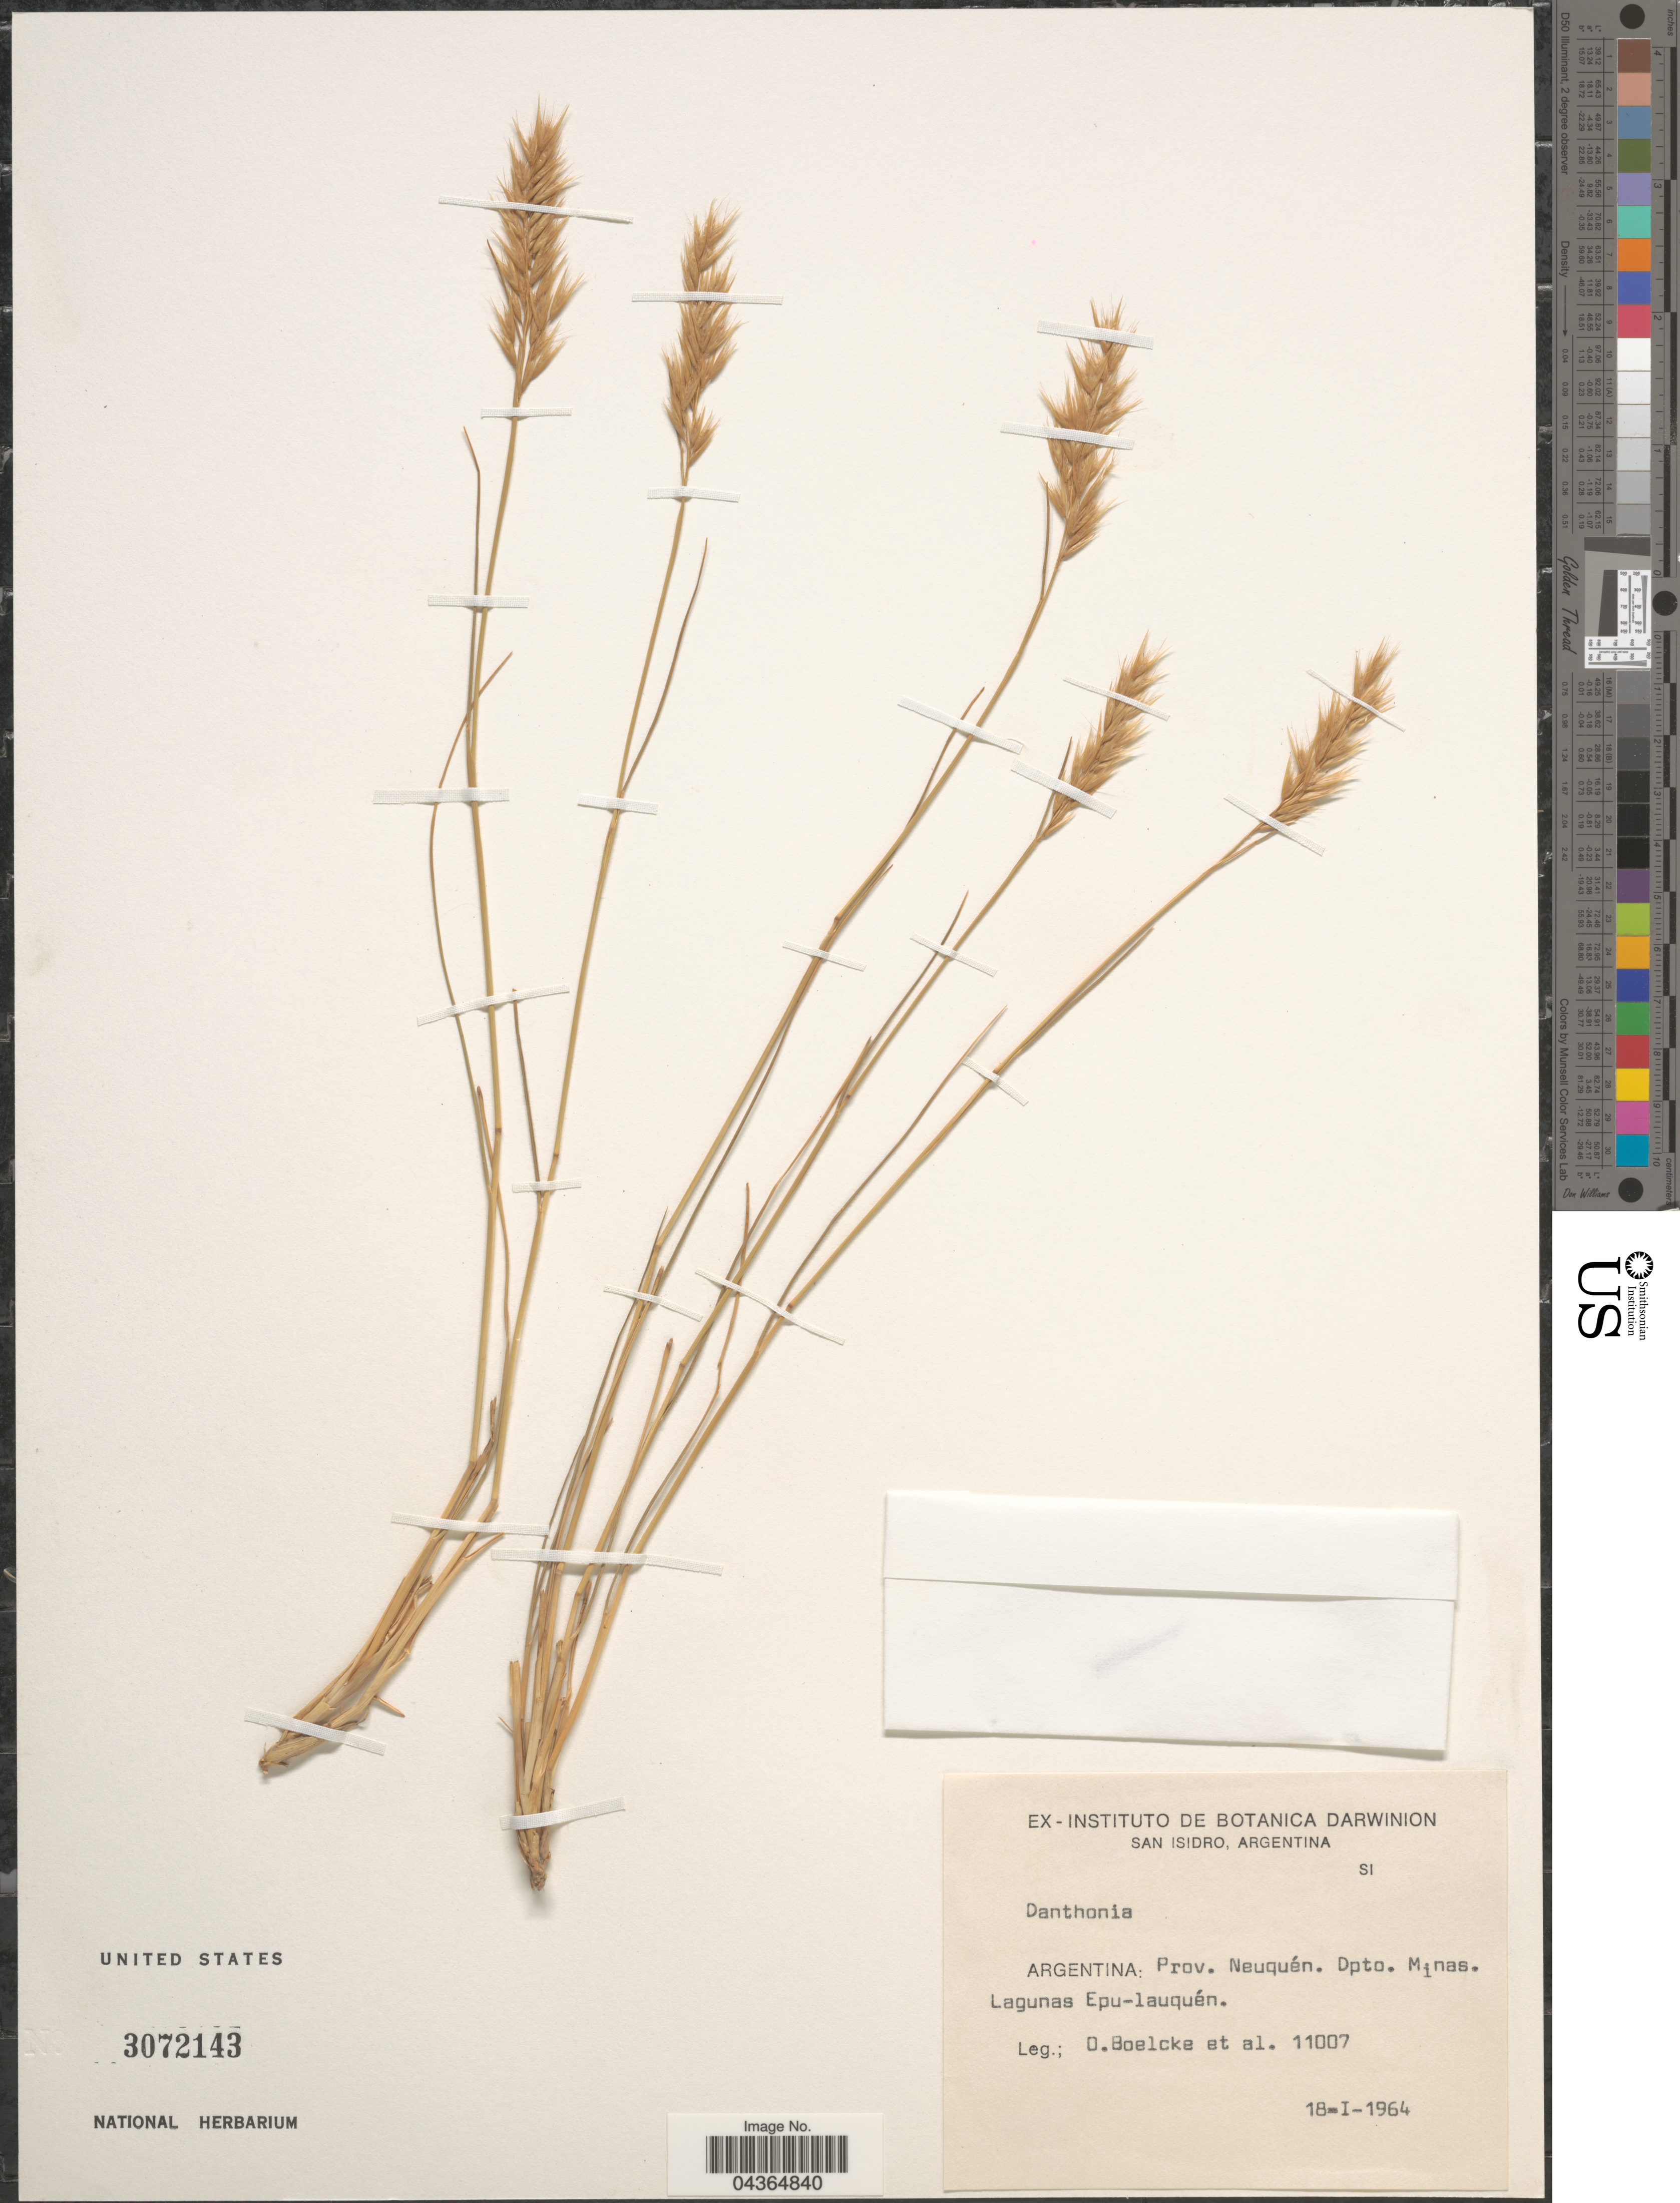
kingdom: Plantae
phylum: Tracheophyta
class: Liliopsida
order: Poales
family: Poaceae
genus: Danthonia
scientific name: Danthonia sp.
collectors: O. Boelcke & et al.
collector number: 11007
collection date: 1964-01-18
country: Argentina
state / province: Neuquen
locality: Dpto. Minas. Lagunas Epu-lauquén.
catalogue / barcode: US 3072143